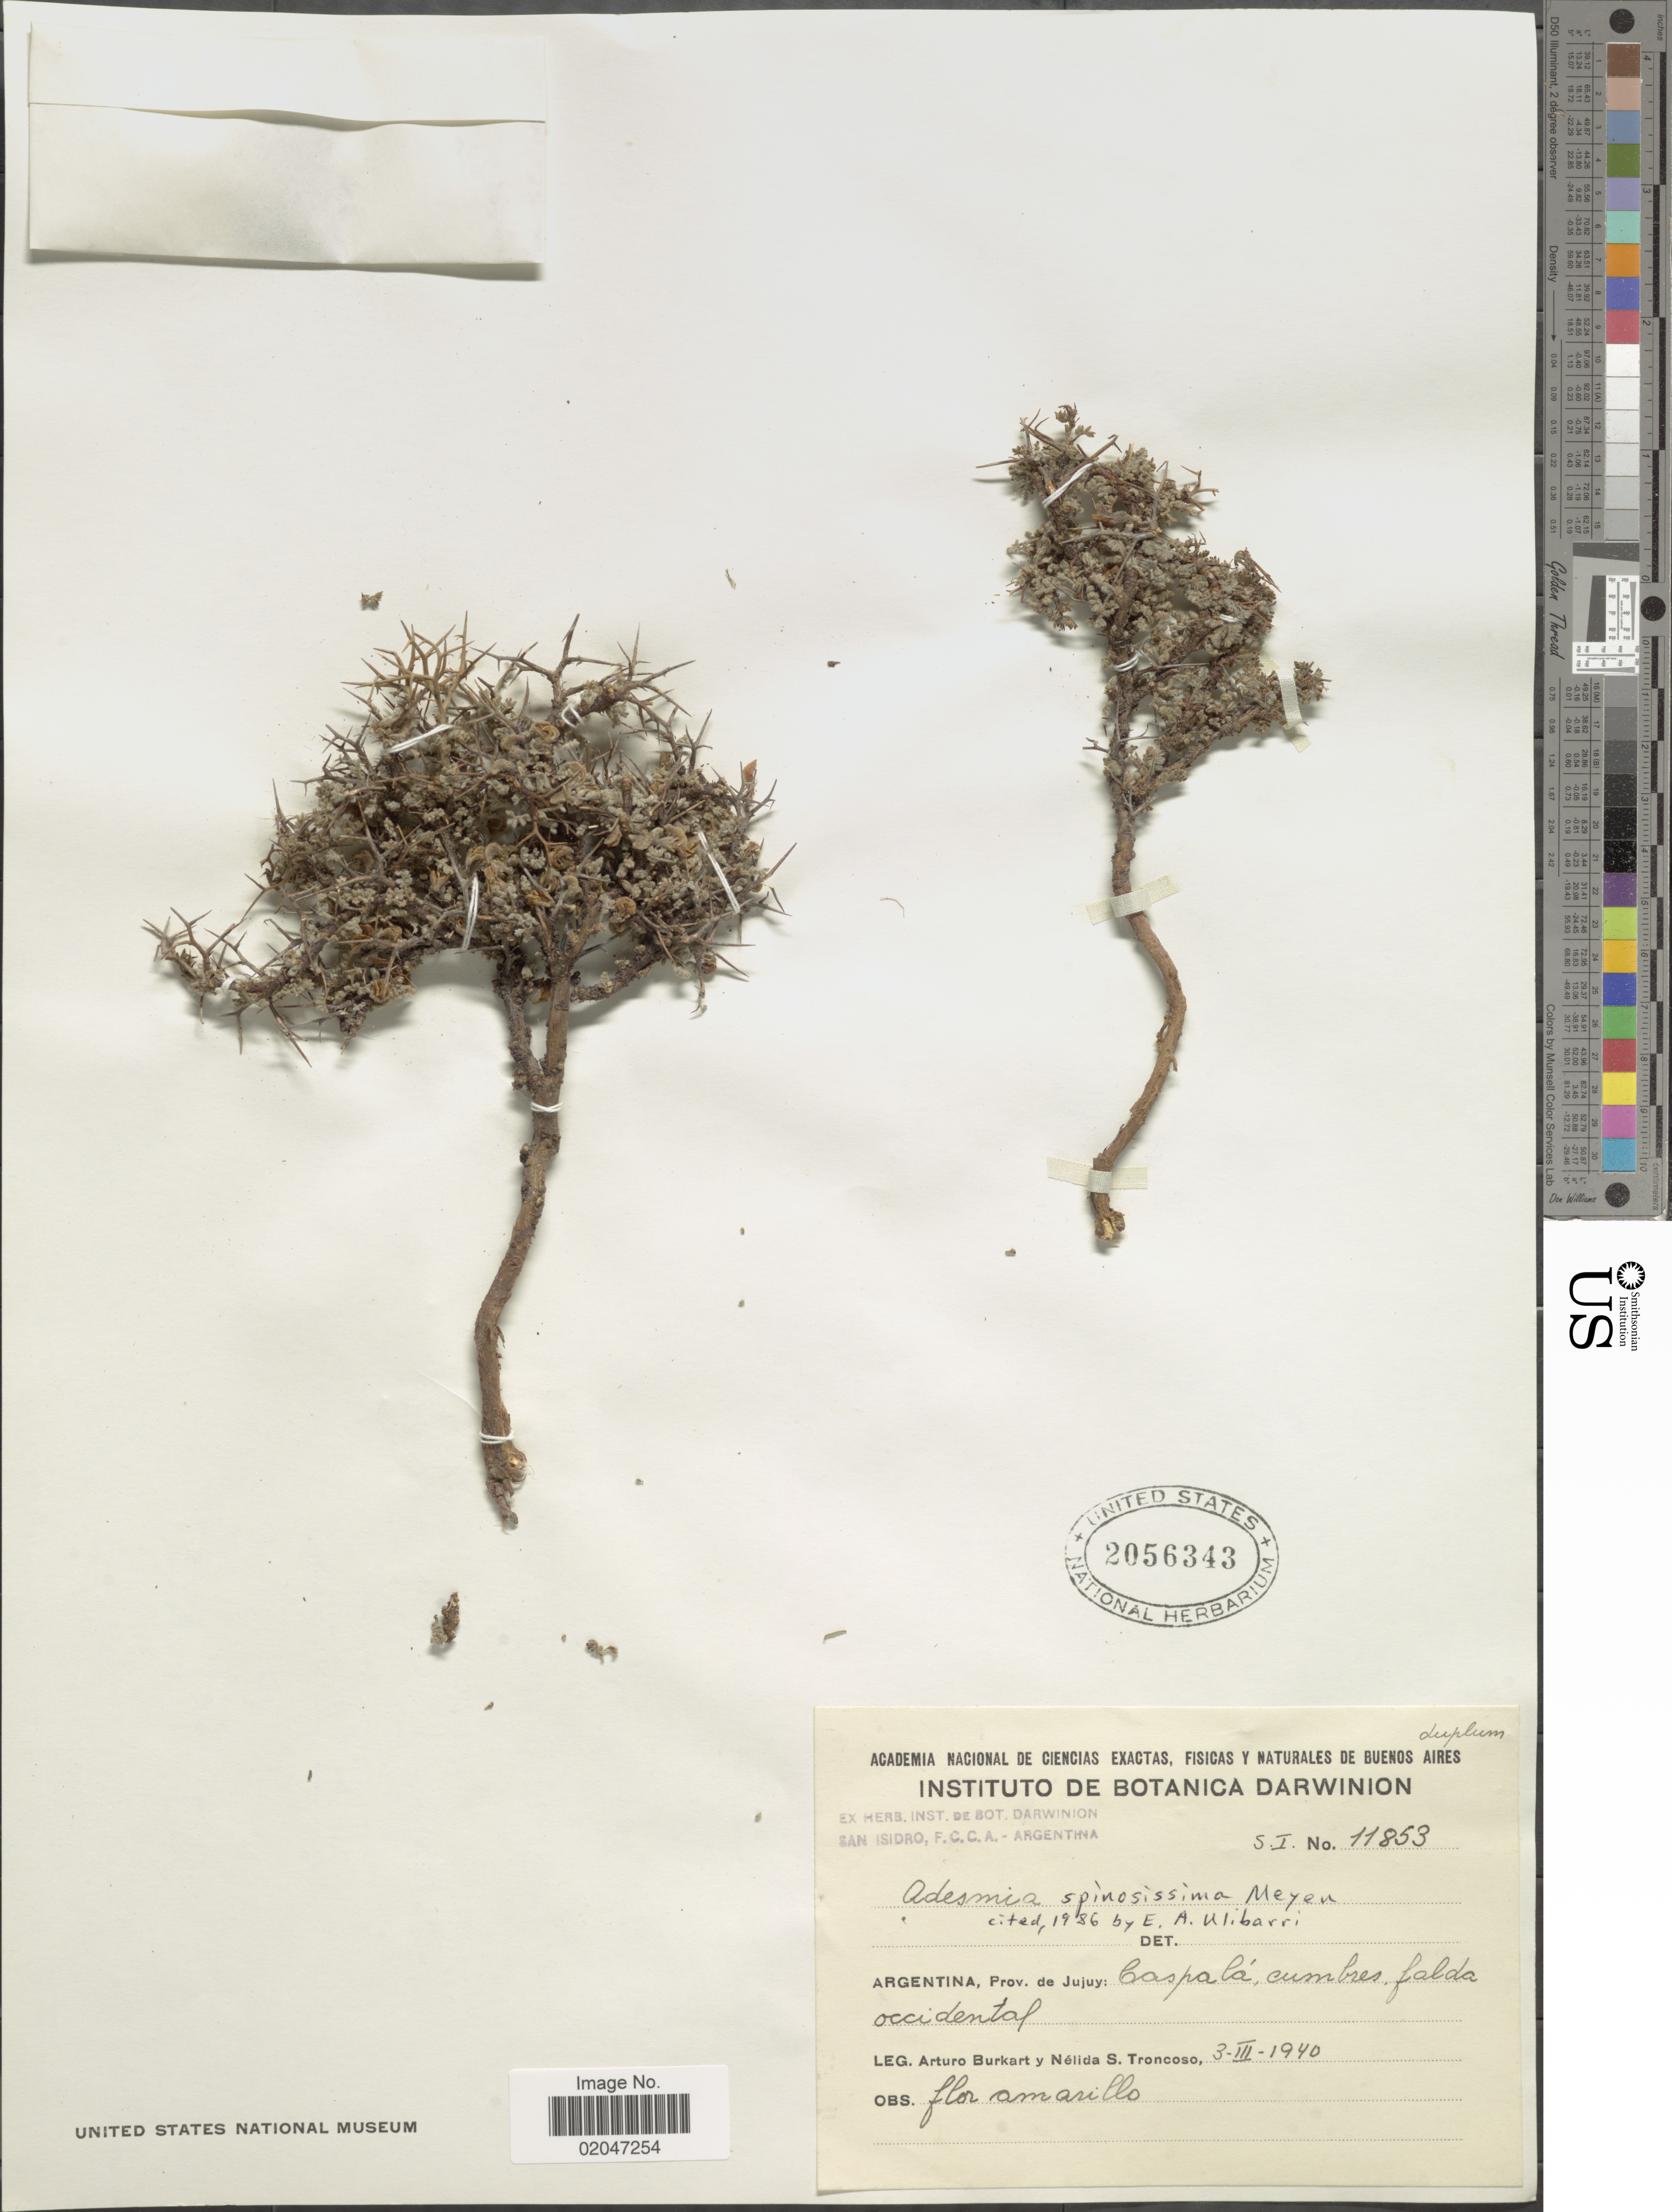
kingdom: Plantae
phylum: Tracheophyta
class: Magnoliopsida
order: Fabales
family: Fabaceae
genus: Adesmia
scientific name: Adesmia spinosissima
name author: Meyen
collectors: A. E. Burkart & N. S. Troncoso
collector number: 11853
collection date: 1940-03-03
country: Argentina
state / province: Jujuy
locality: Caspalá, cumbres, falda occidental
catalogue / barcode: US 2056343